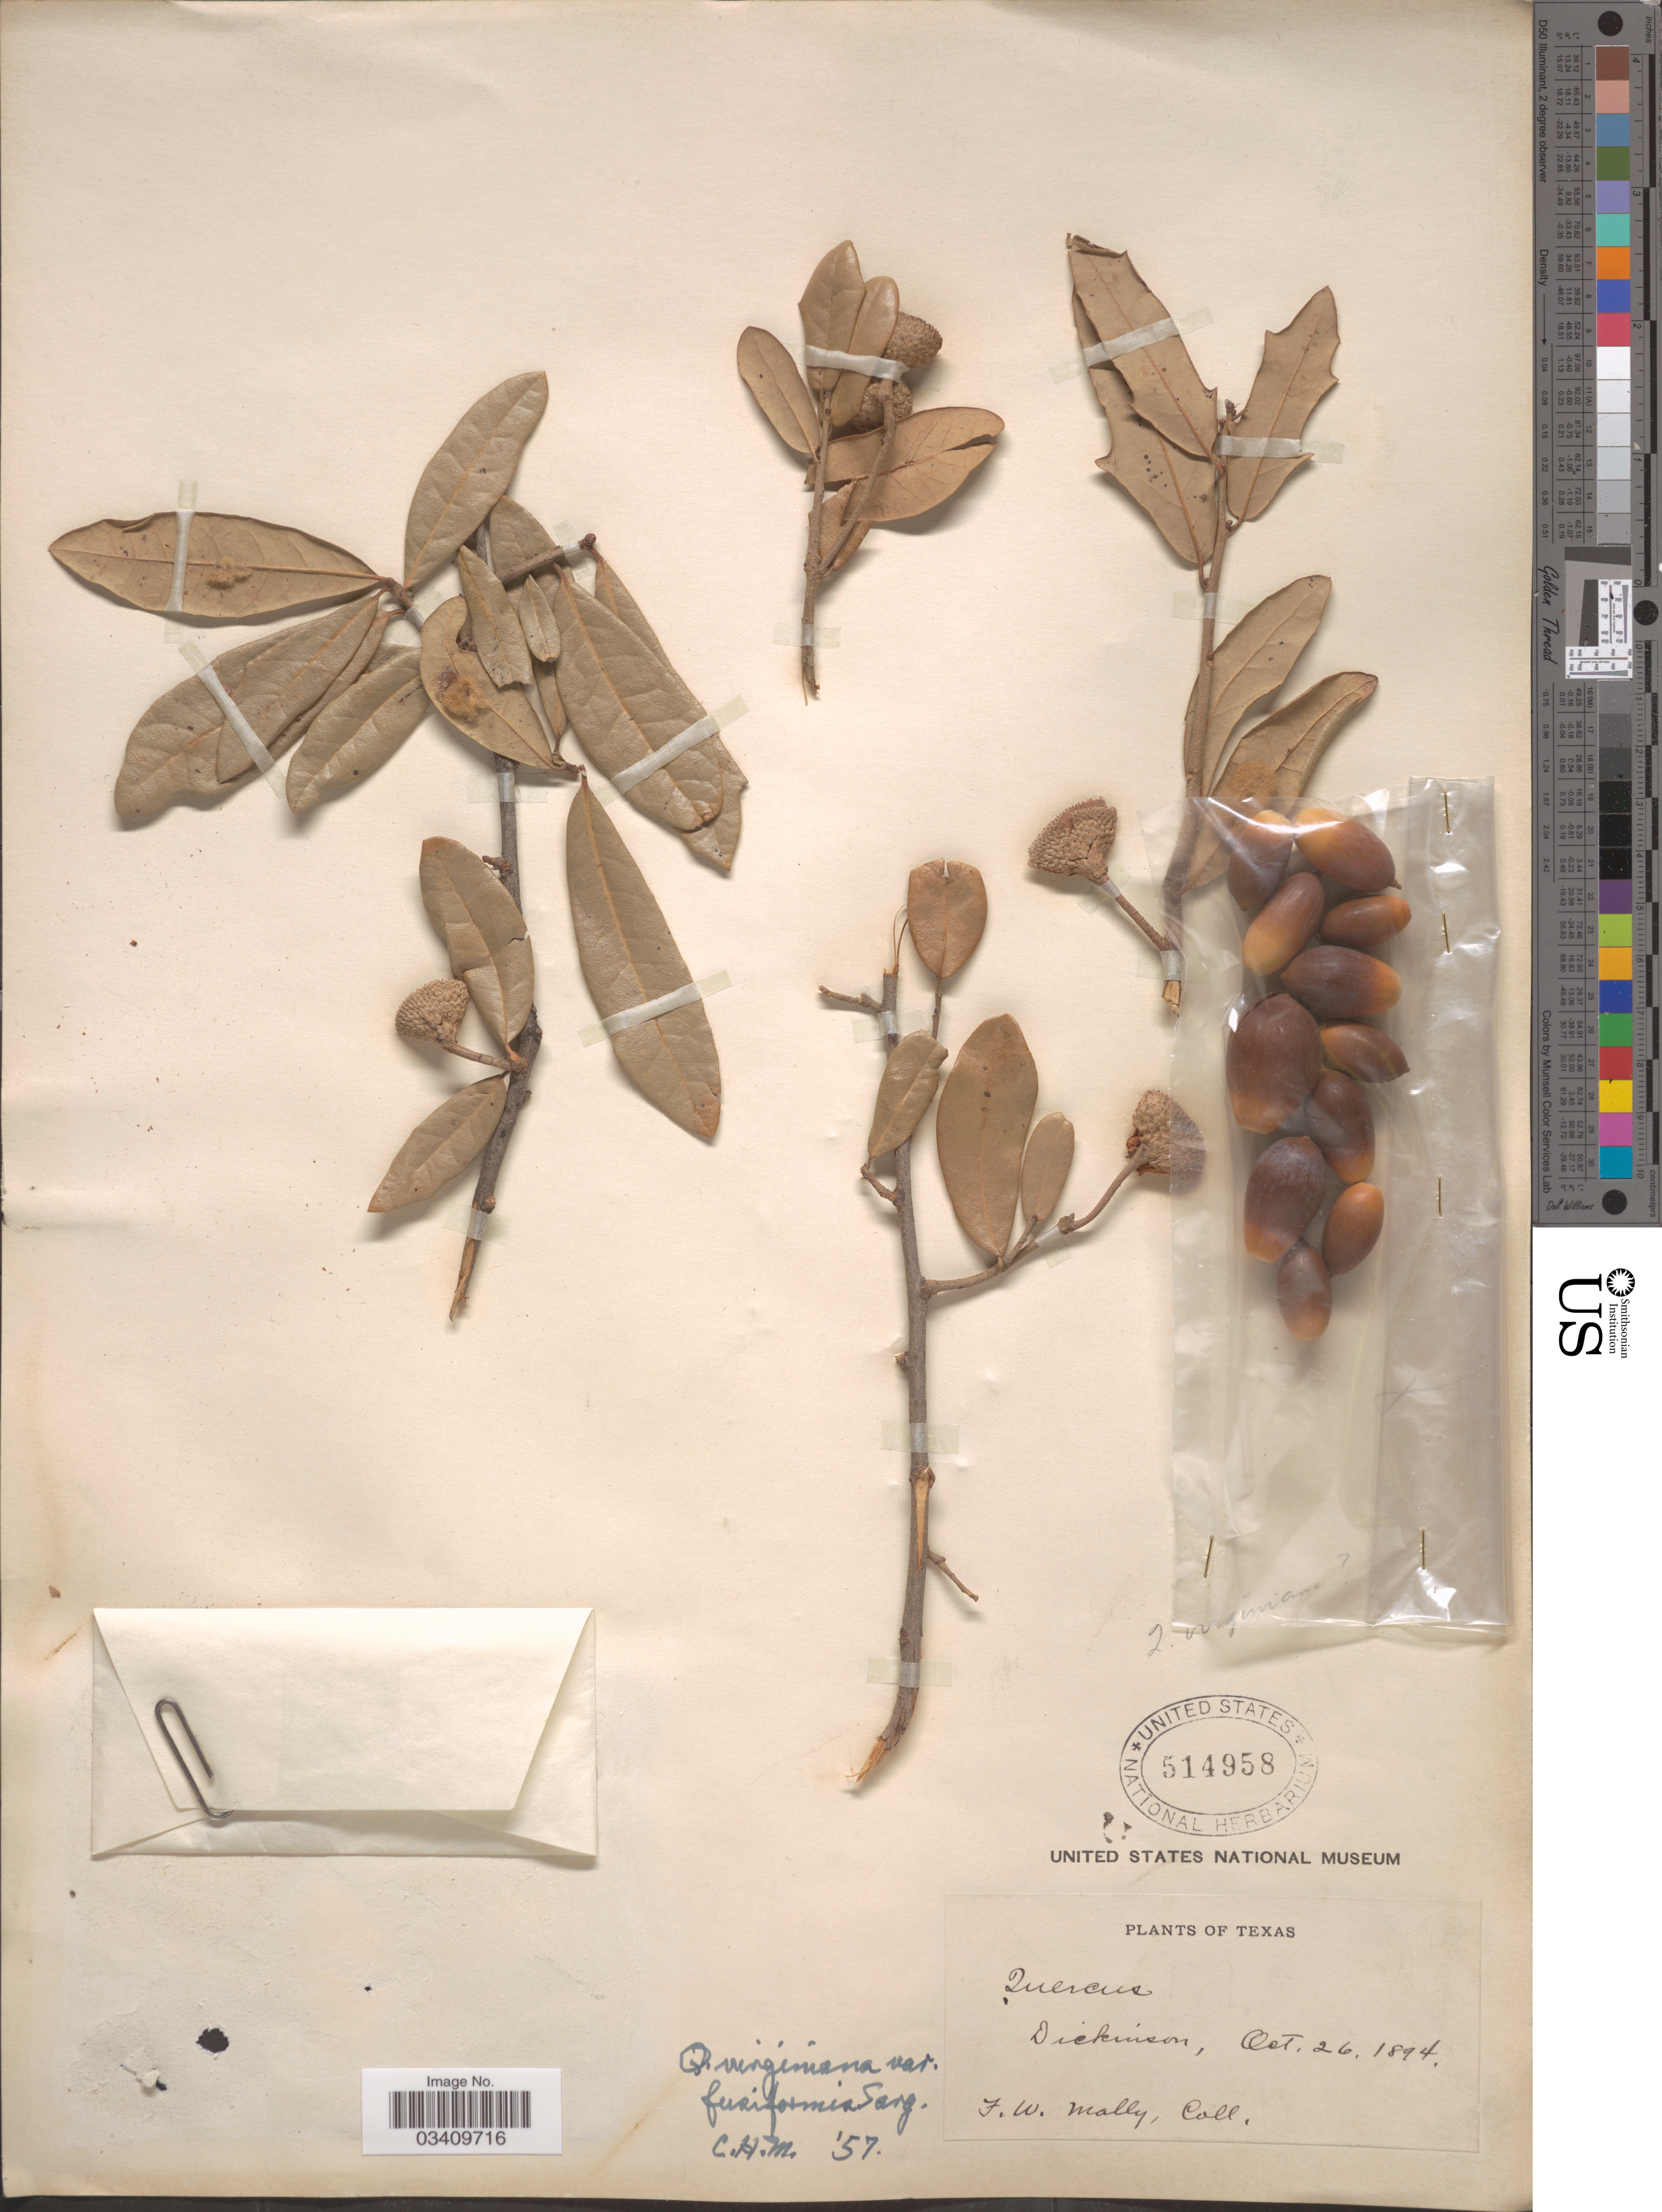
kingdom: Plantae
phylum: Tracheophyta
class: Magnoliopsida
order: Fagales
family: Fagaceae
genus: Quercus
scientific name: Quercus virginiana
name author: Mill.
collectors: F. Mally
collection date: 1894-10-26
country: United States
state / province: Texas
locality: Dickinson.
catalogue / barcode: US 514958